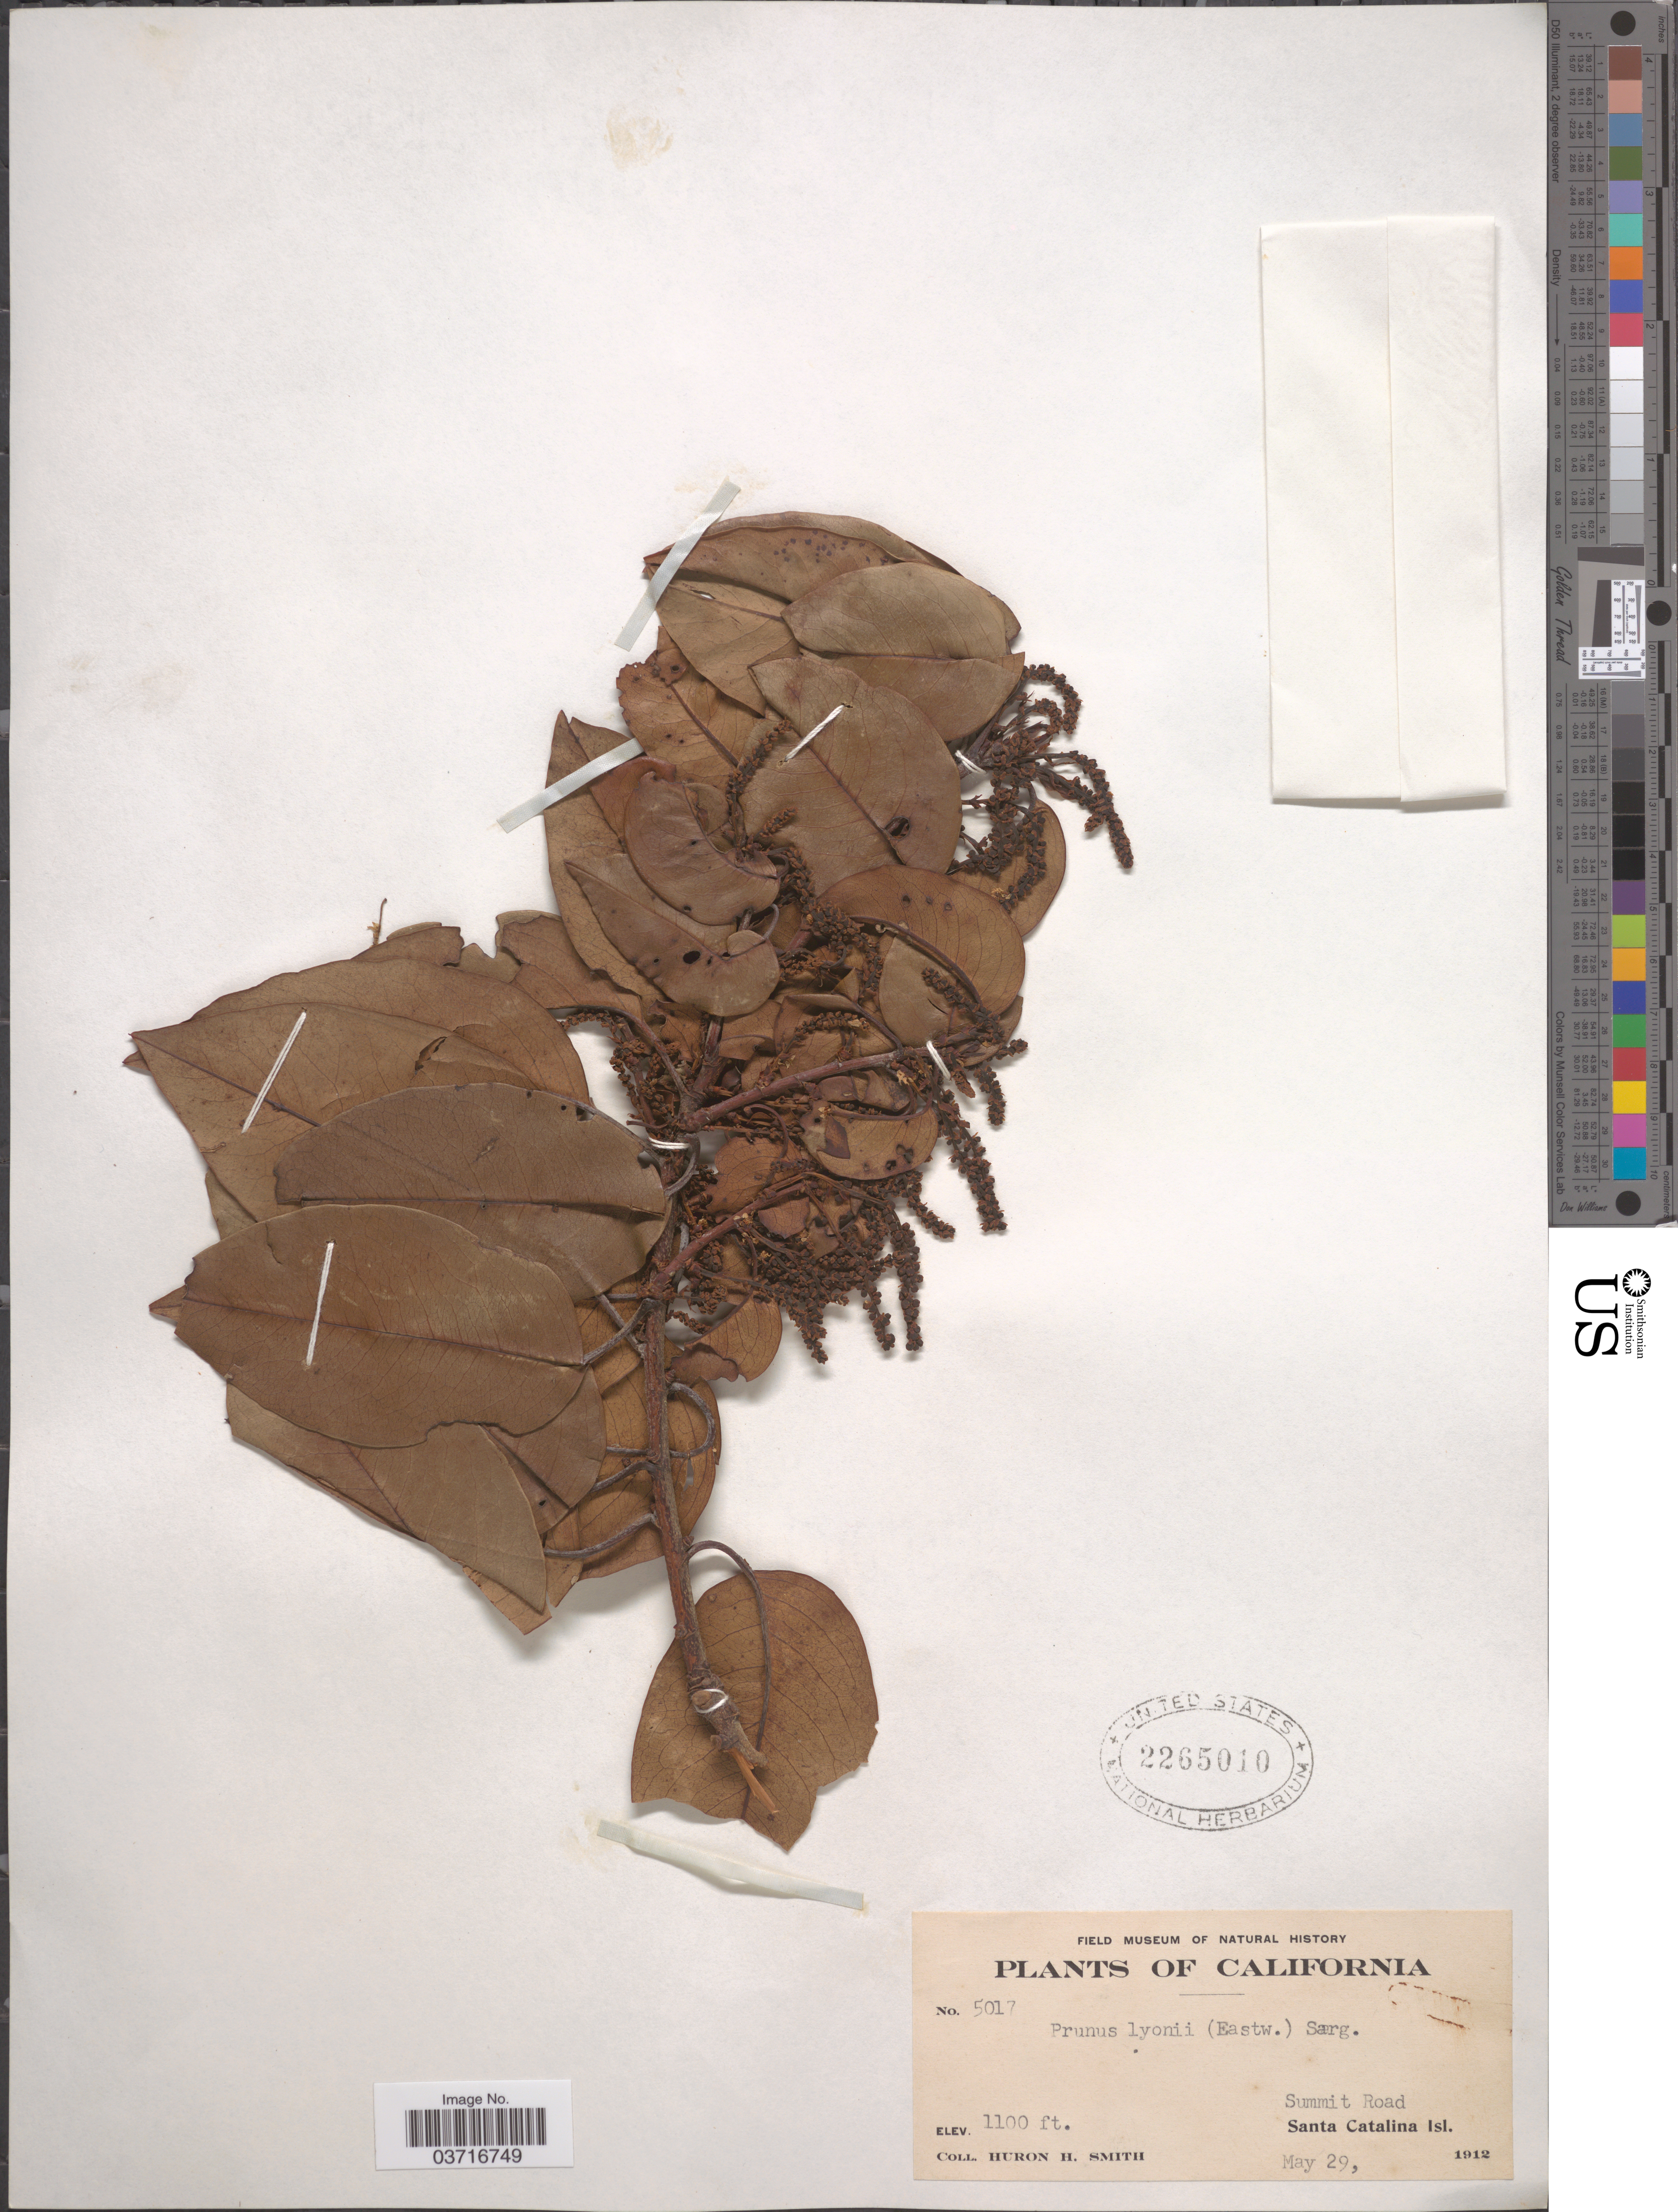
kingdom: Plantae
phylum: Tracheophyta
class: Magnoliopsida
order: Rosales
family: Rosaceae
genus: Prunus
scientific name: Prunus sp.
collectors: Huron H. Smith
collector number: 5017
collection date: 1912-05-29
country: United States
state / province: California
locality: Summit Road. Santa Catalina Isl.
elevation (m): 335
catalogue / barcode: US 2265010